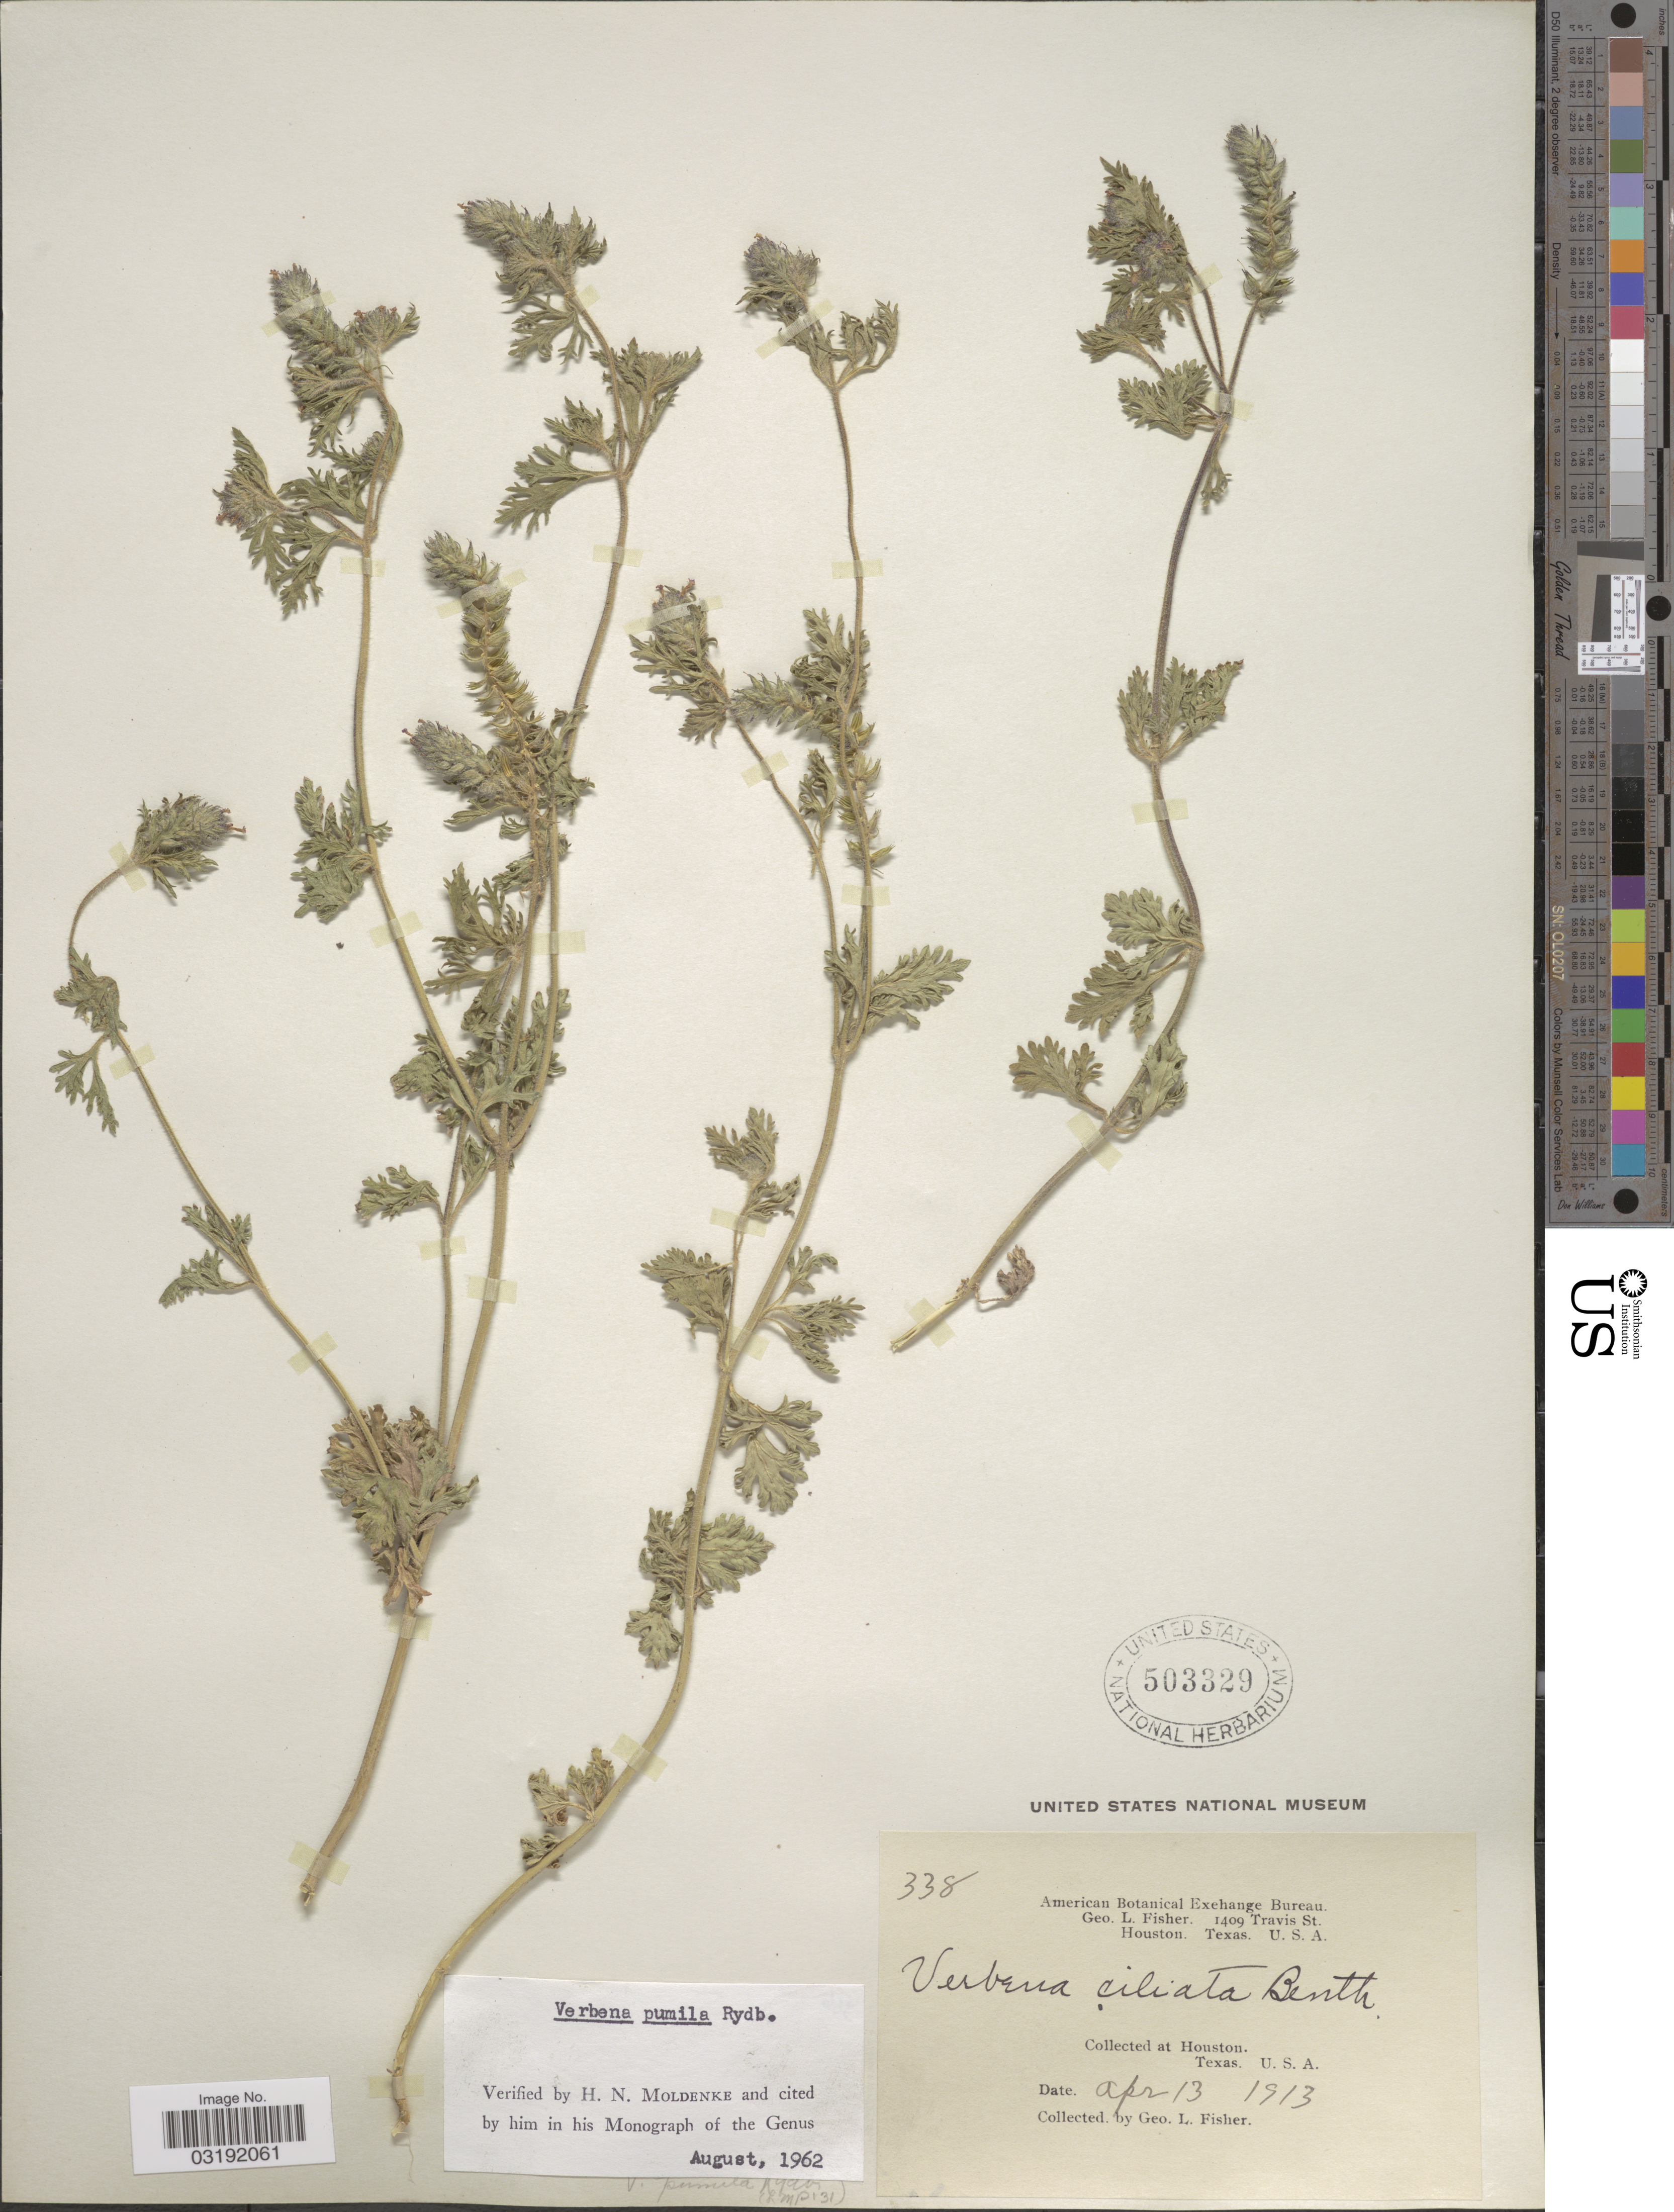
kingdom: Plantae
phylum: Tracheophyta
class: Magnoliopsida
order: Lamiales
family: Verbenaceae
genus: Verbena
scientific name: Verbena pumila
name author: Rydb.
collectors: G. L. Fisher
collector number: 338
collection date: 1913-04-13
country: United States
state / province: Texas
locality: Houston.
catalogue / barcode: US 503329